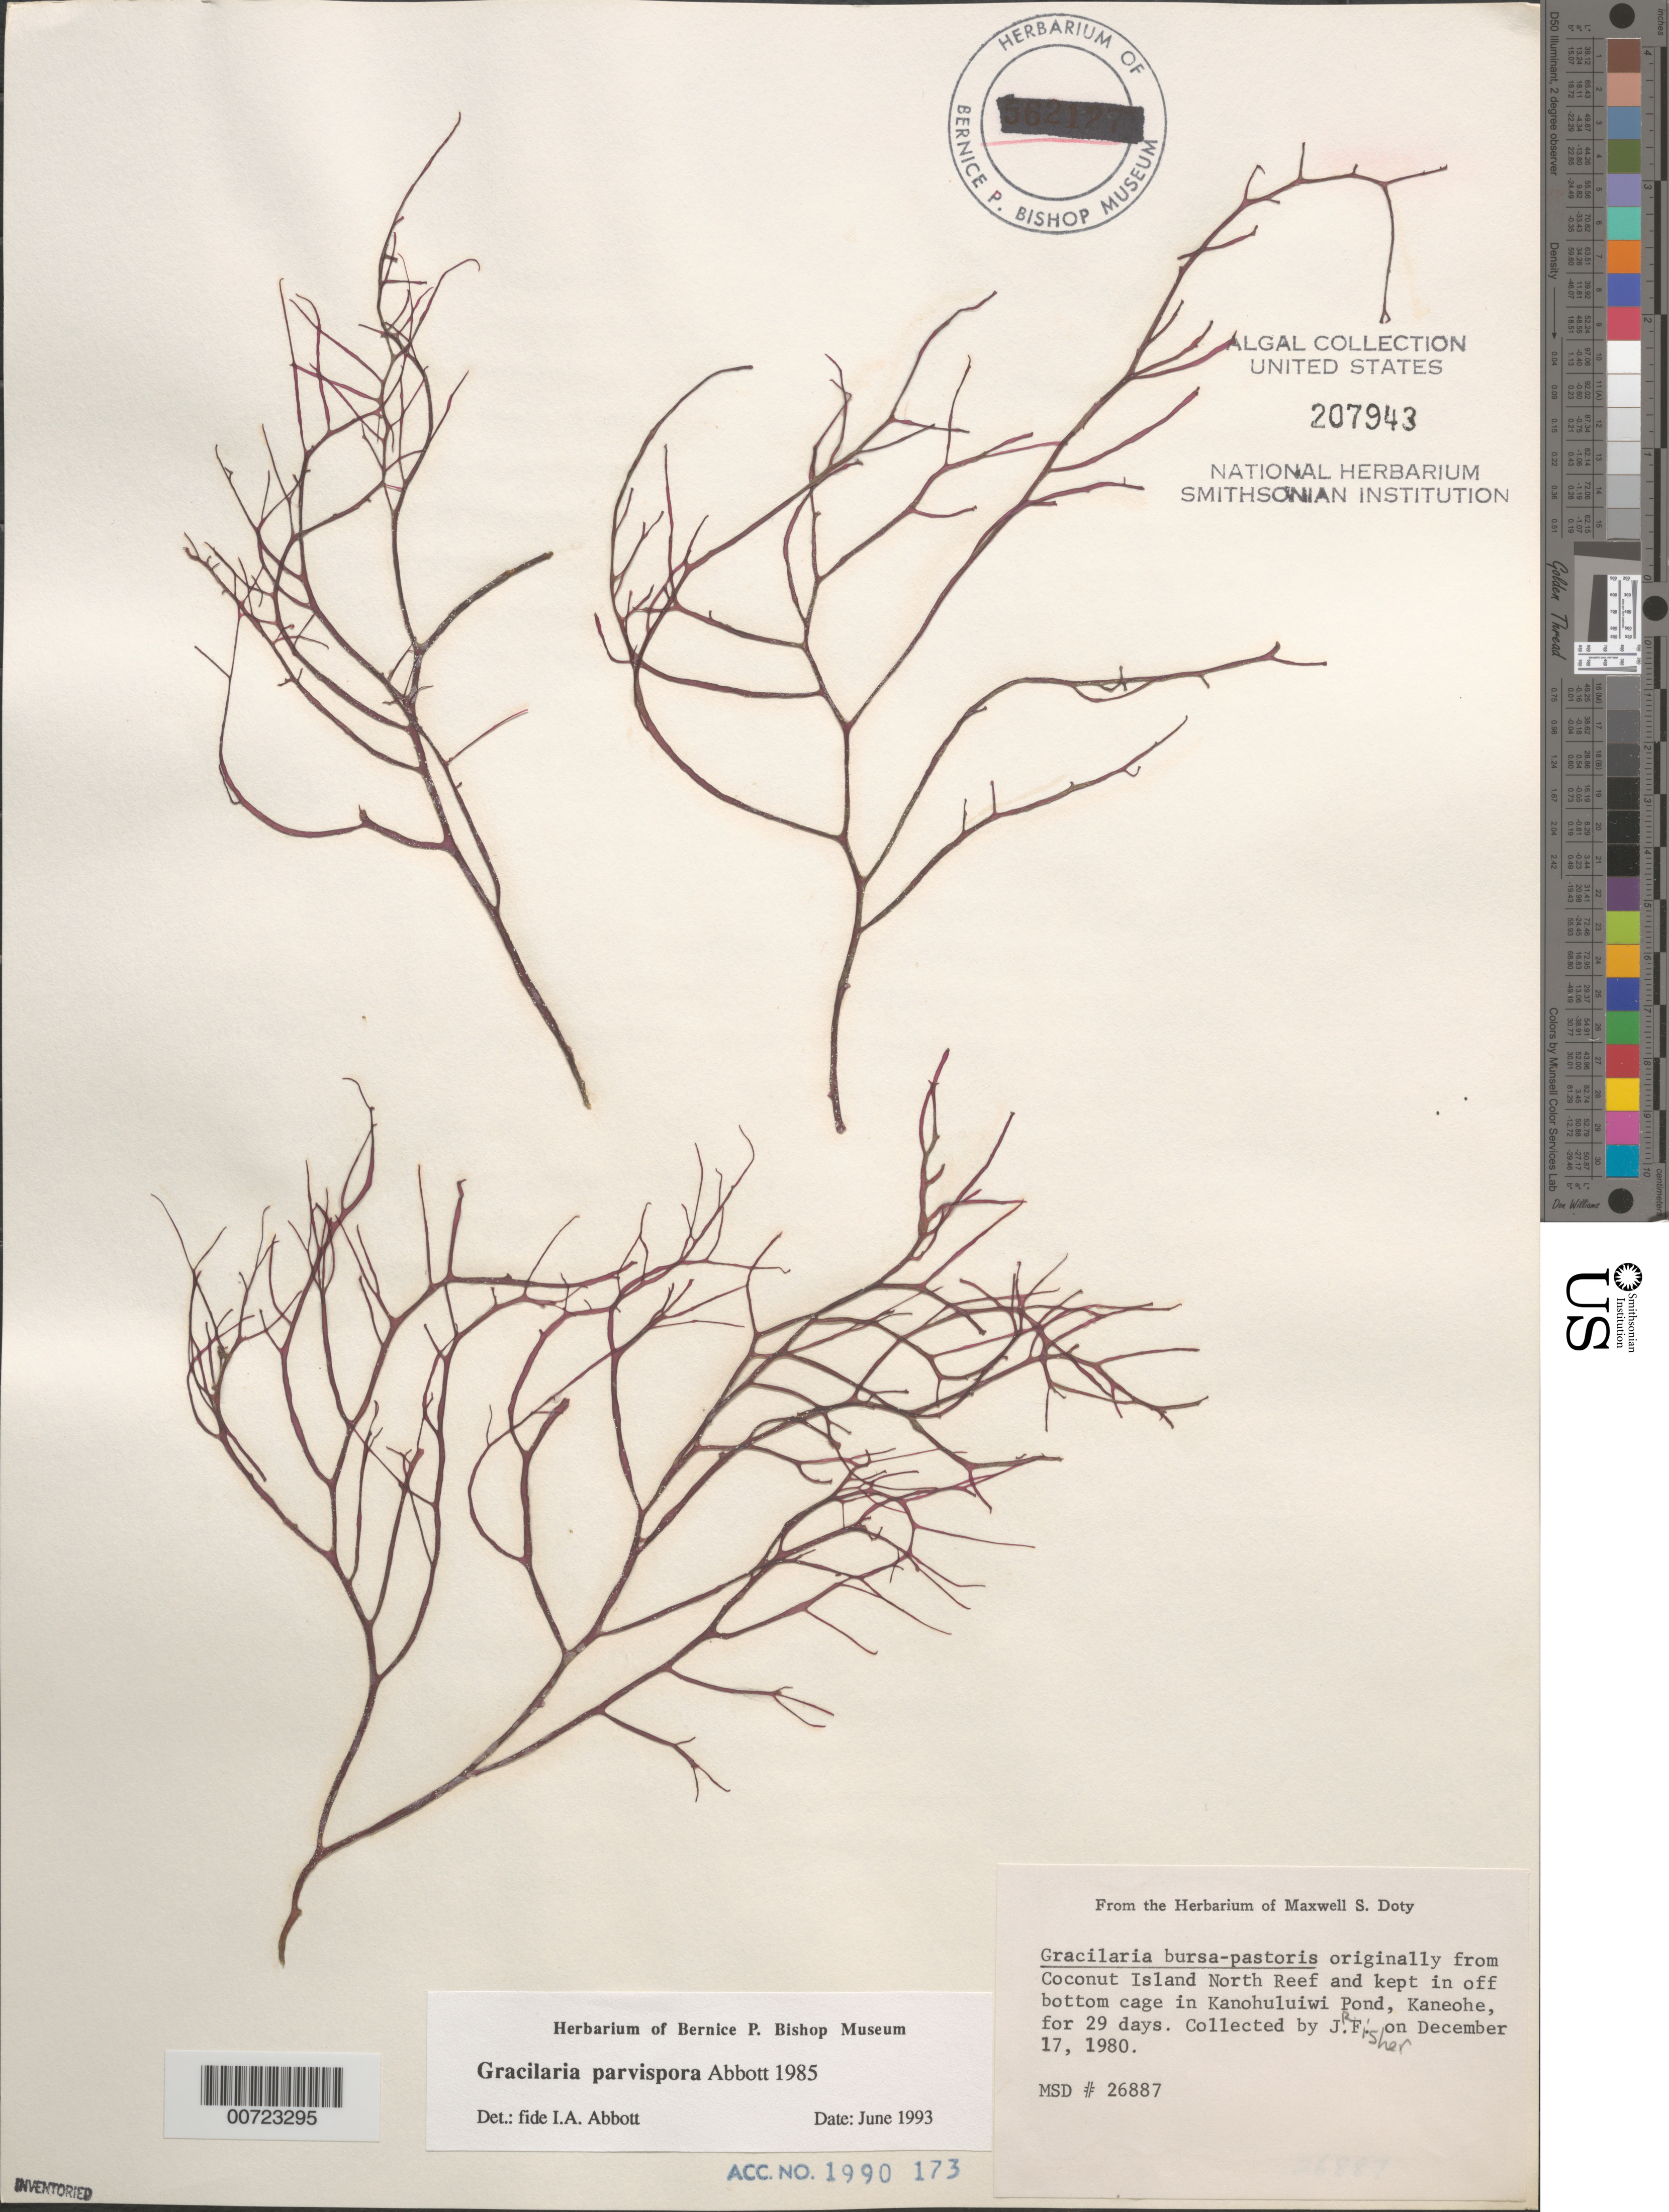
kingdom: Plantae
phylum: Rhodophyta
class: Florideophyceae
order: Gracilariales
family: Gracilariaceae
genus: Gracilaria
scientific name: Gracilaria parvispora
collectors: J. Fisher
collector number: MSD 26887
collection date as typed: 17 Dec 1980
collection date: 1980-12-17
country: United States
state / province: Hawaii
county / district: Honolulu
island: Oahu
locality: Kanohuluiwi Pond, Kaneohe (originally from Coconut Island North Reef)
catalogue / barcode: US 207943